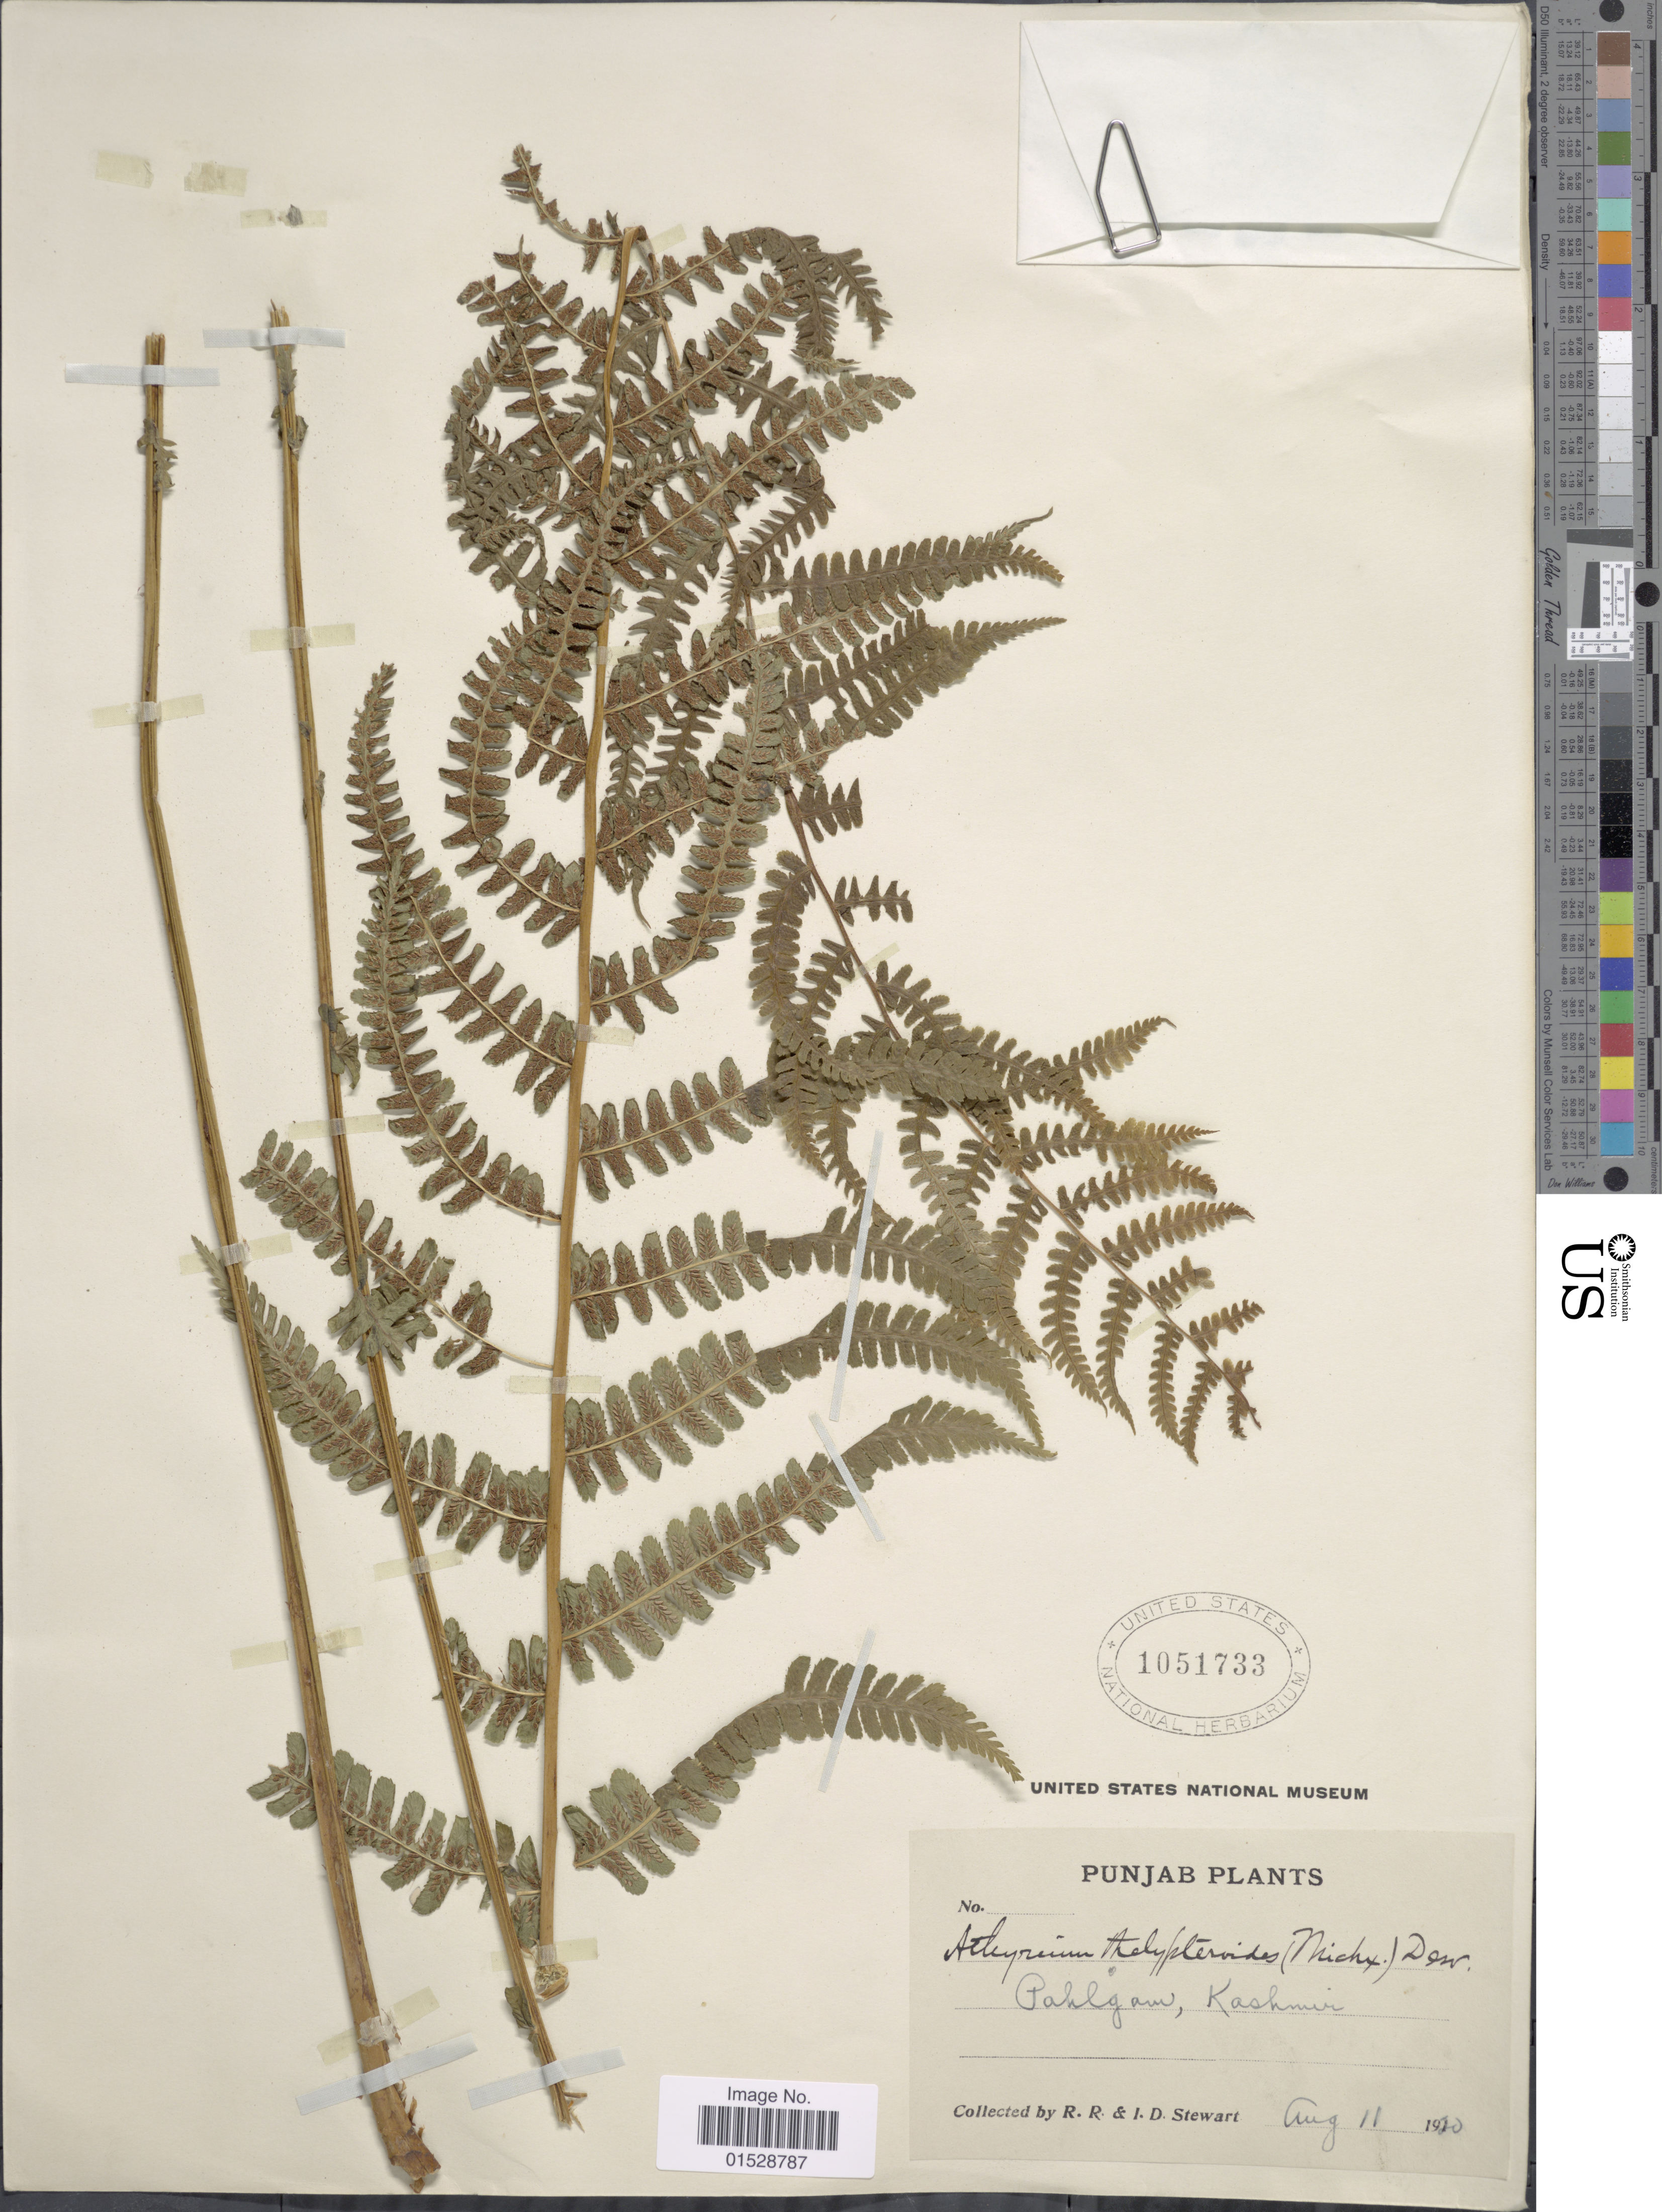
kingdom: Plantae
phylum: Tracheophyta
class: Polypodiopsida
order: Polypodiales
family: Athyriaceae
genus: Deparia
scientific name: Deparia acrostichoides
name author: (Sw.) M. Kato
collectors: R. R. Stewart & I. Stewart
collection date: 1920-08-11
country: India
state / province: Punjab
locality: Punjab, Pahlgam, Kashmir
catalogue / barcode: US 1051733